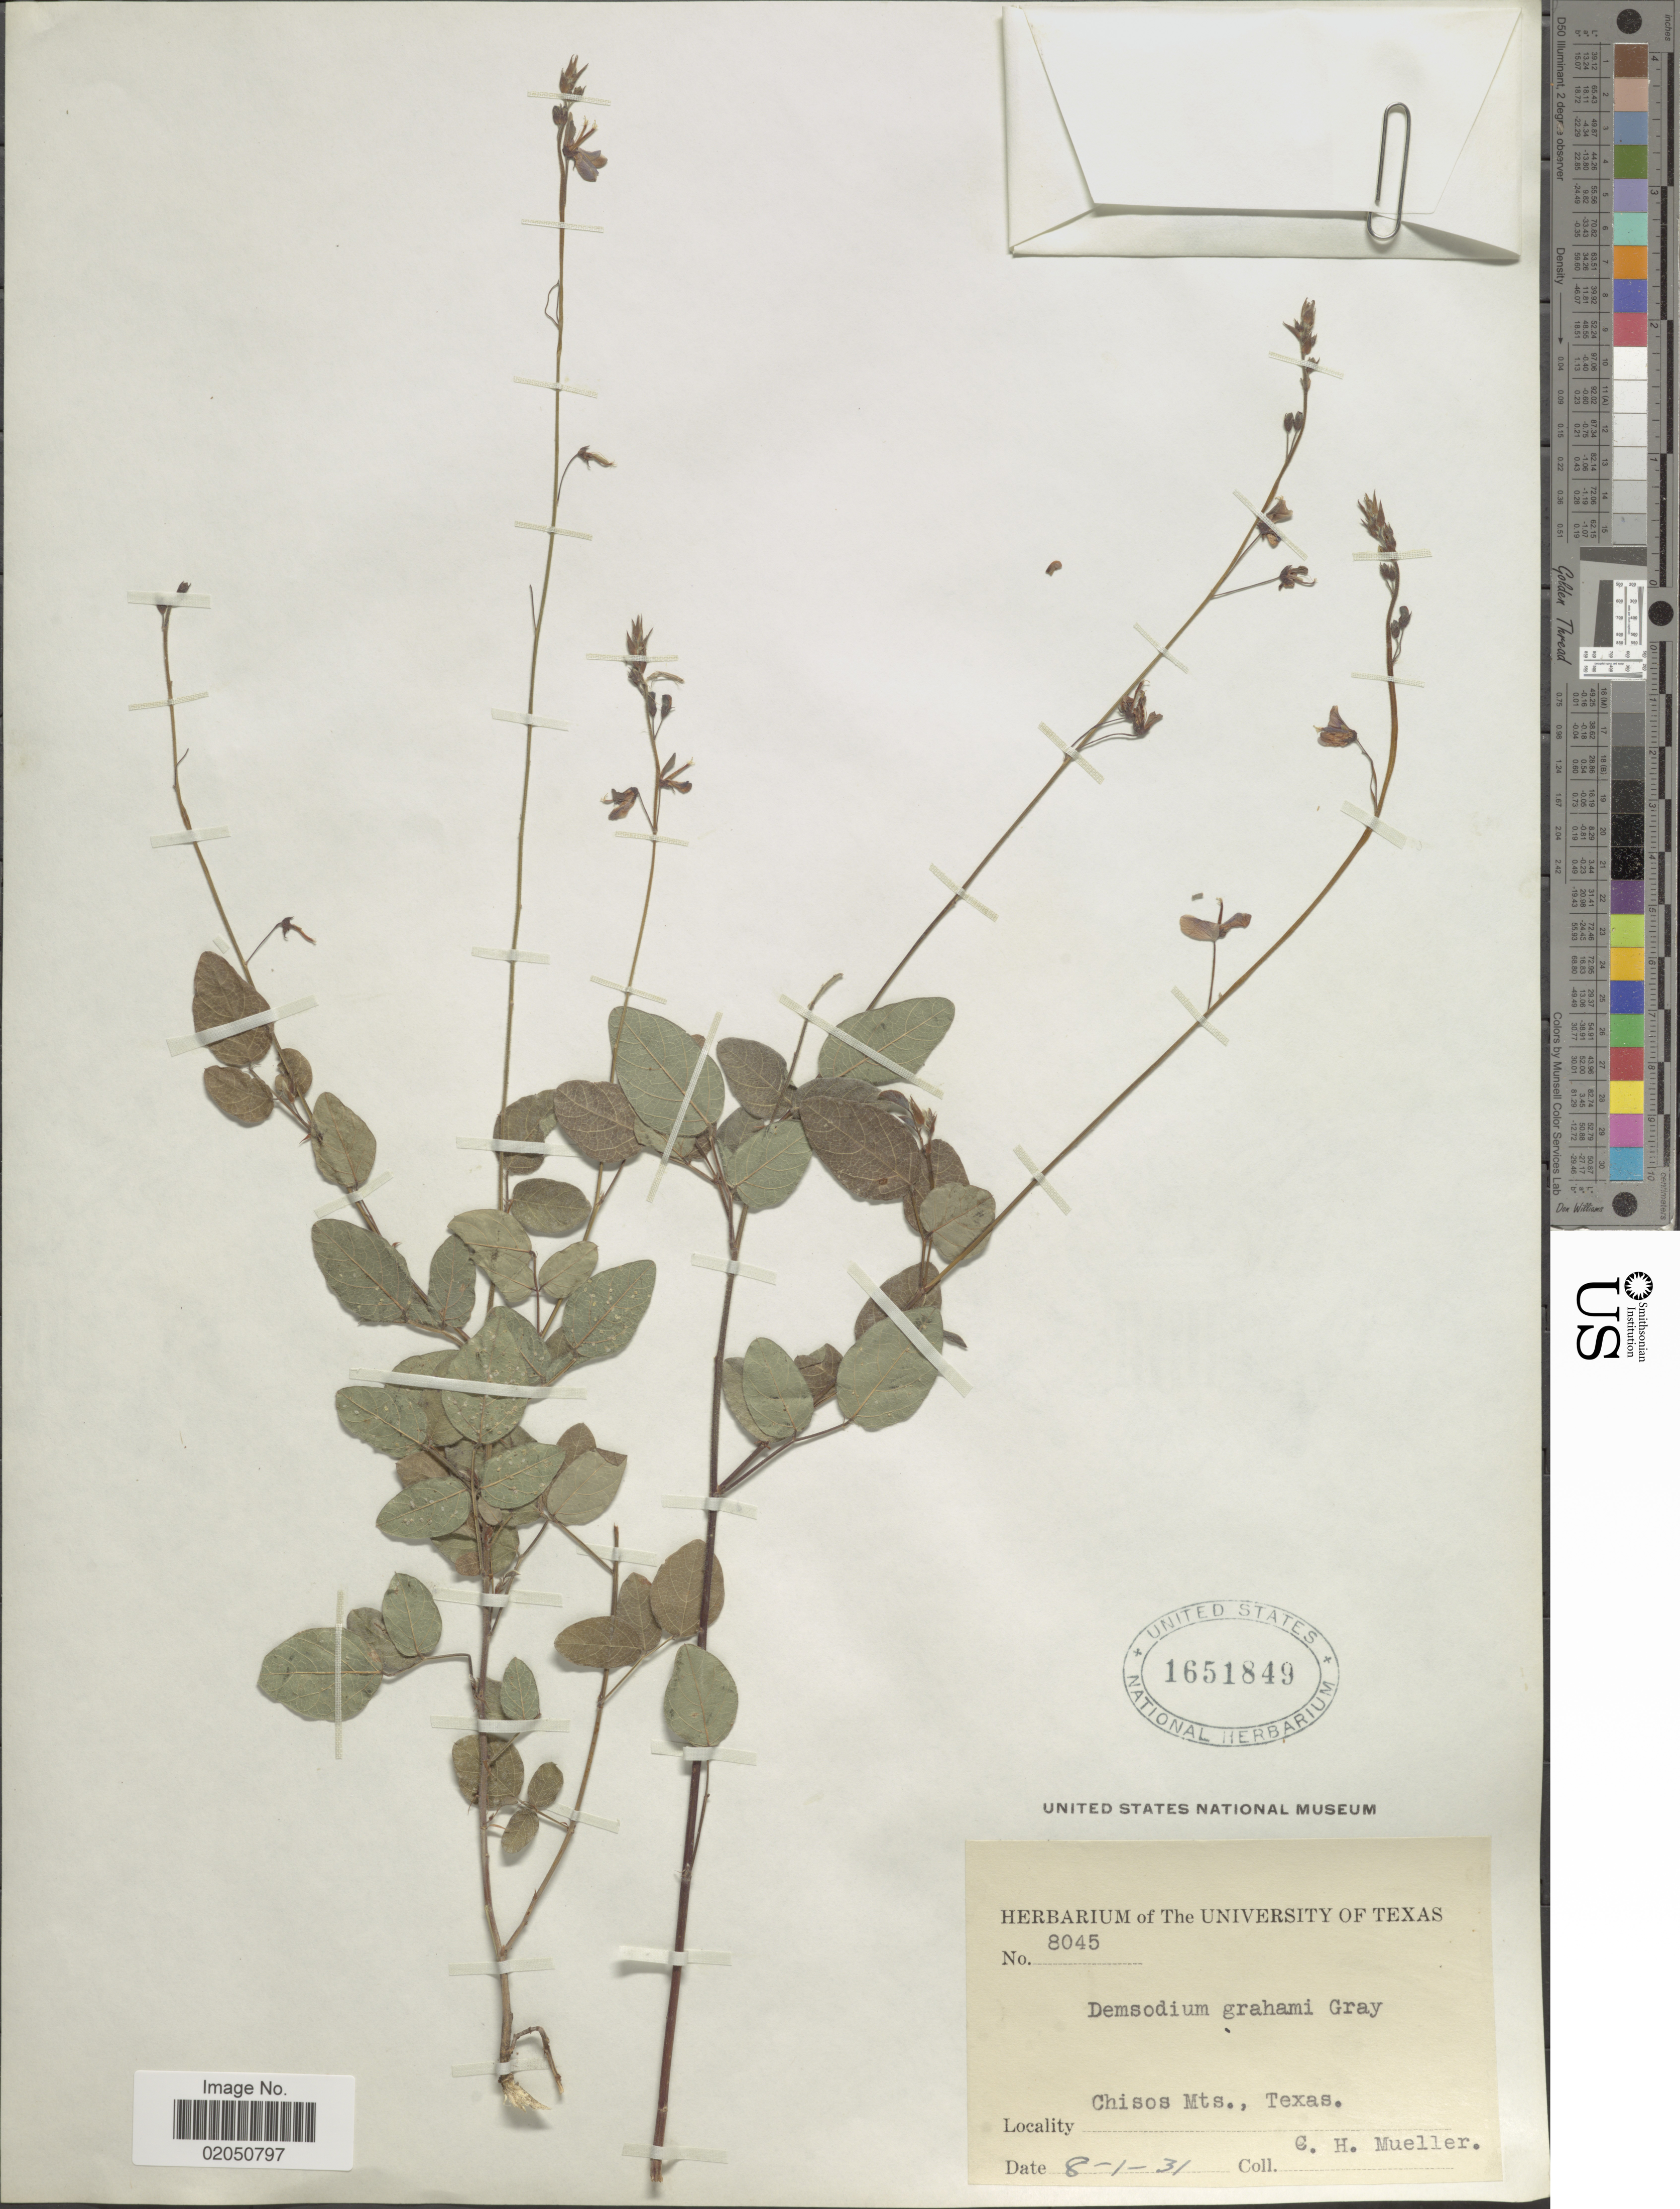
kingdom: Plantae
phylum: Tracheophyta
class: Magnoliopsida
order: Fabales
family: Fabaceae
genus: Desmodium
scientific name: Desmodium grahamii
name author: A. Gray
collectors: C. H. Mueller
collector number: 8045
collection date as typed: Transcribed d/m/y: 1/8/31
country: United States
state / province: Texas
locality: Chisos Mts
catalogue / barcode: US 1651849